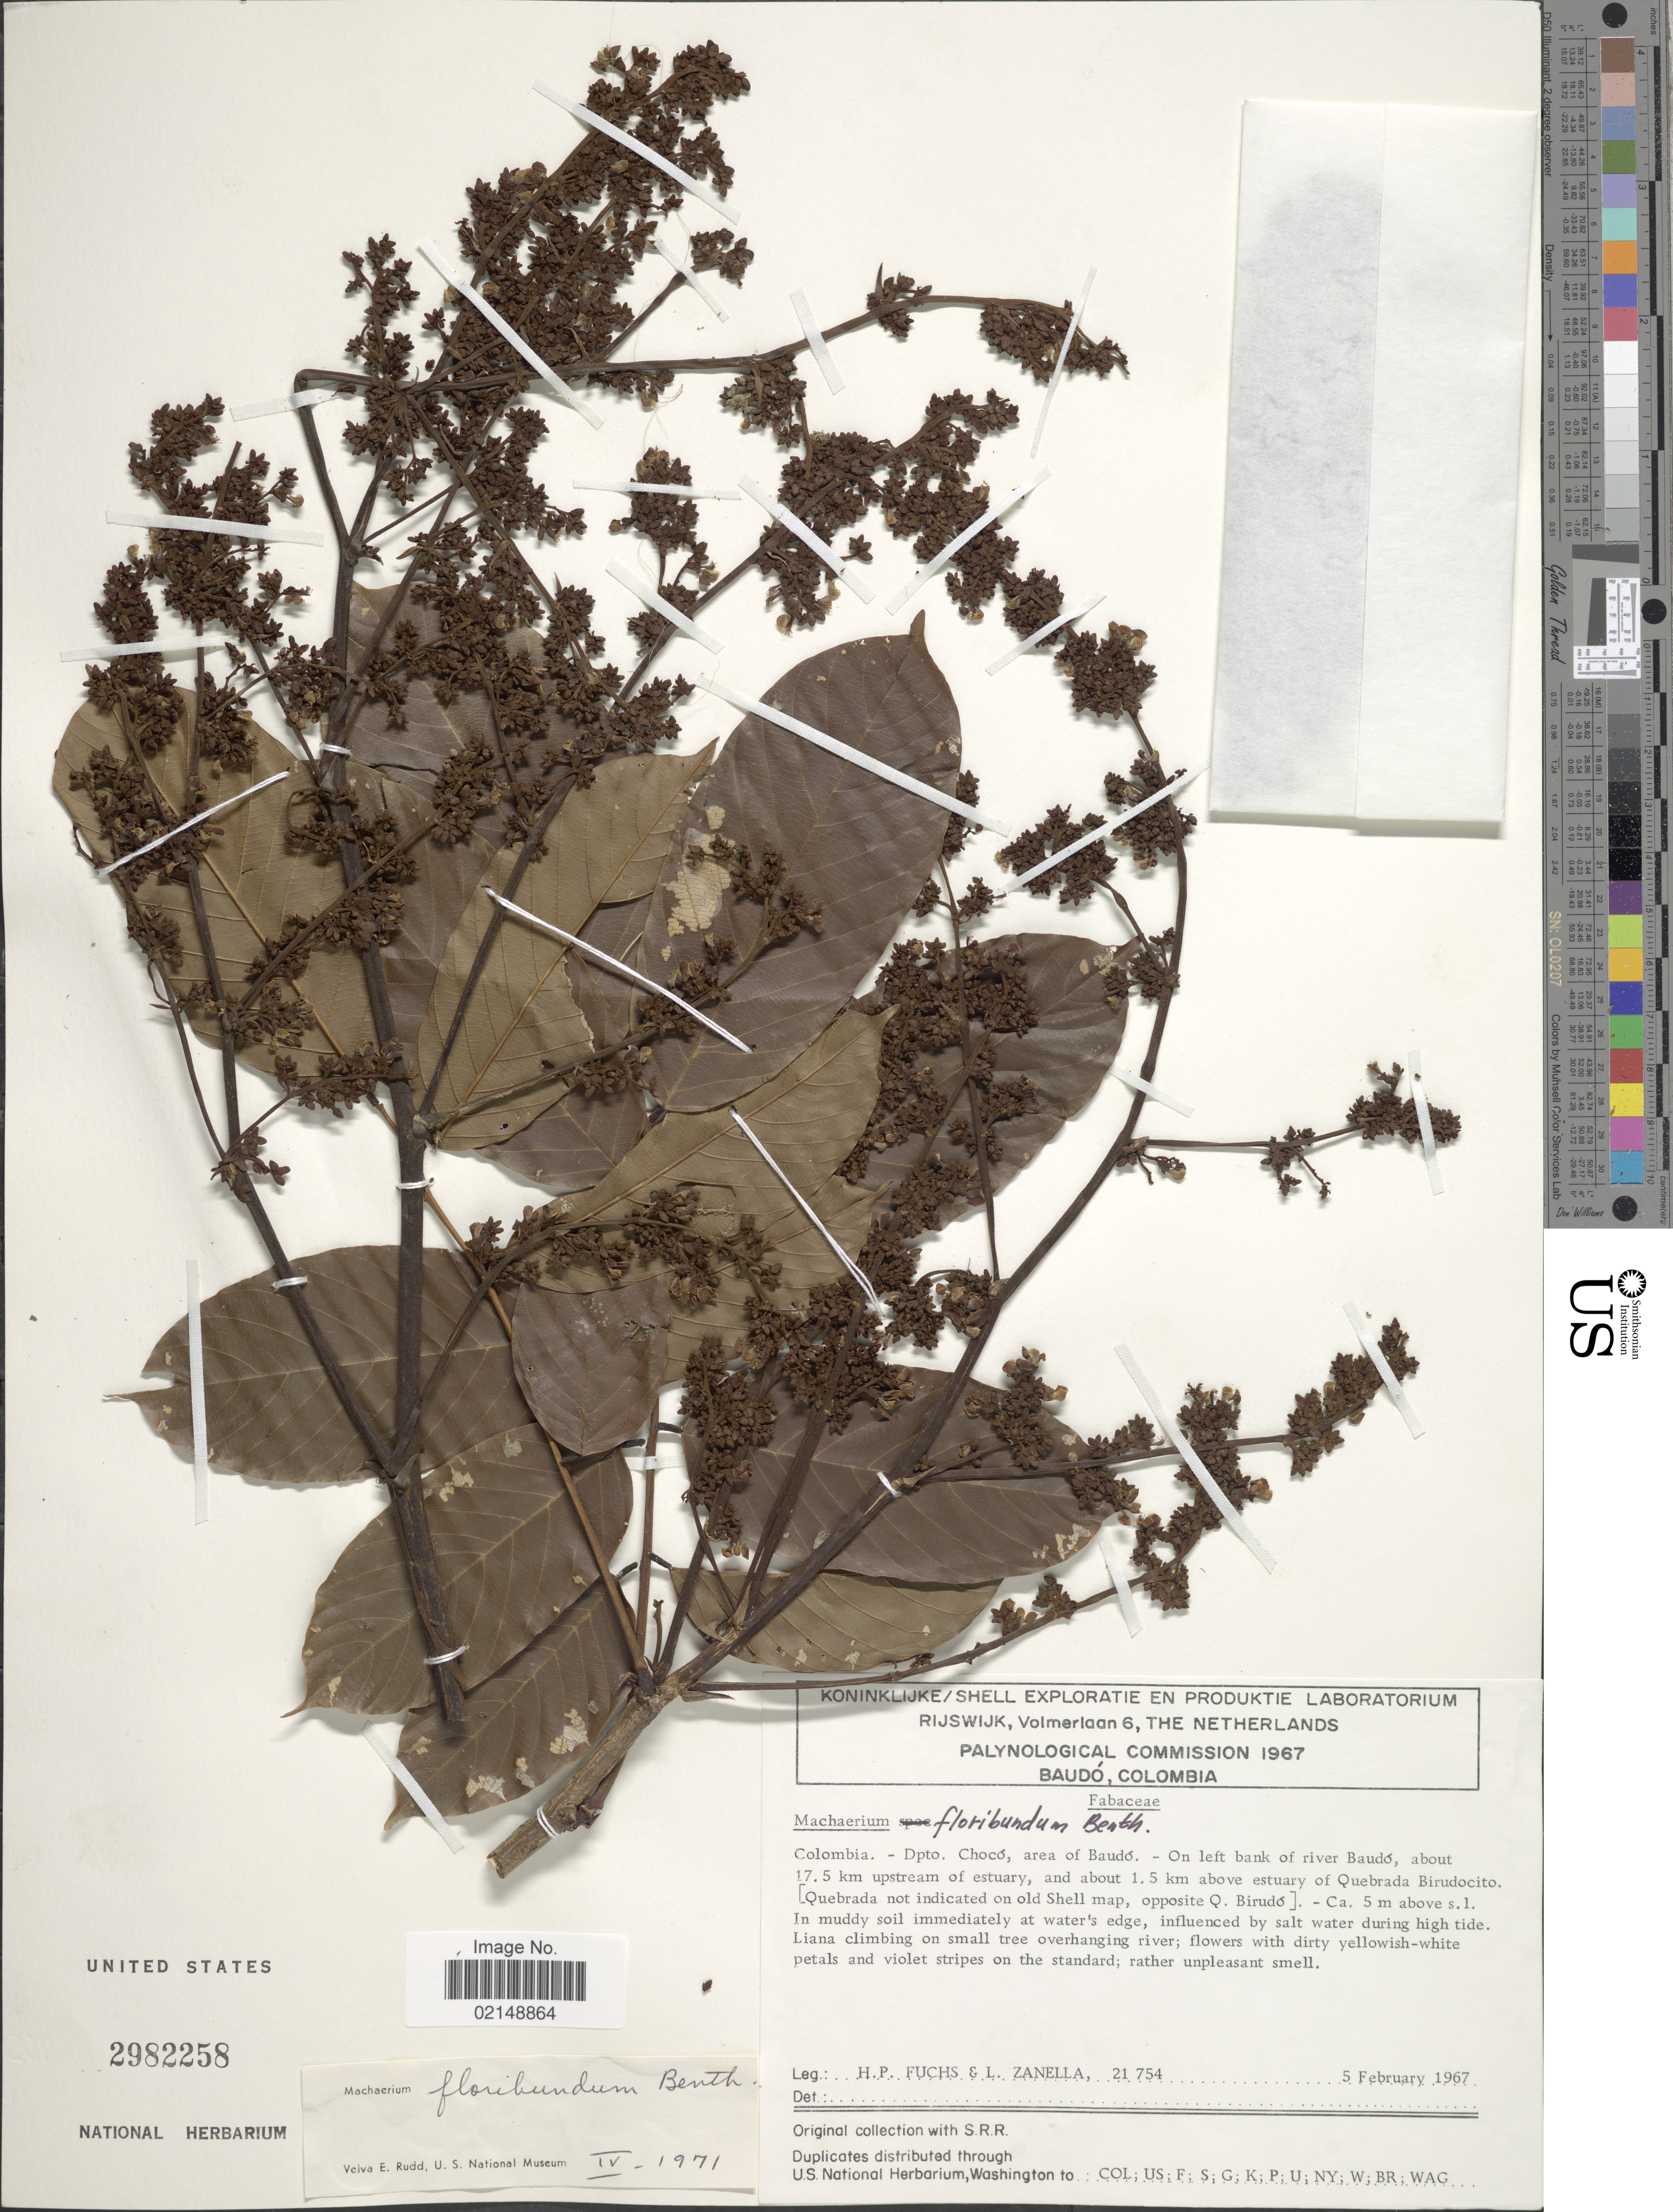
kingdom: Plantae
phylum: Tracheophyta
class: Magnoliopsida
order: Fabales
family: Fabaceae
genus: Machaerium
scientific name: Machaerium floribundum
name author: Benth.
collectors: H. P. Fuchs & L. Zanella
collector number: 21754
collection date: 1967-02-05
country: Colombia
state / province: Chocó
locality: Area of Baudo. - On left bank of river Baudo, about 17.5 km upstream of estuary, and about 1.5 km above estuary of Quebrada Birudocito. - Ca. 5 m above s.1.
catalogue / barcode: US 2982258